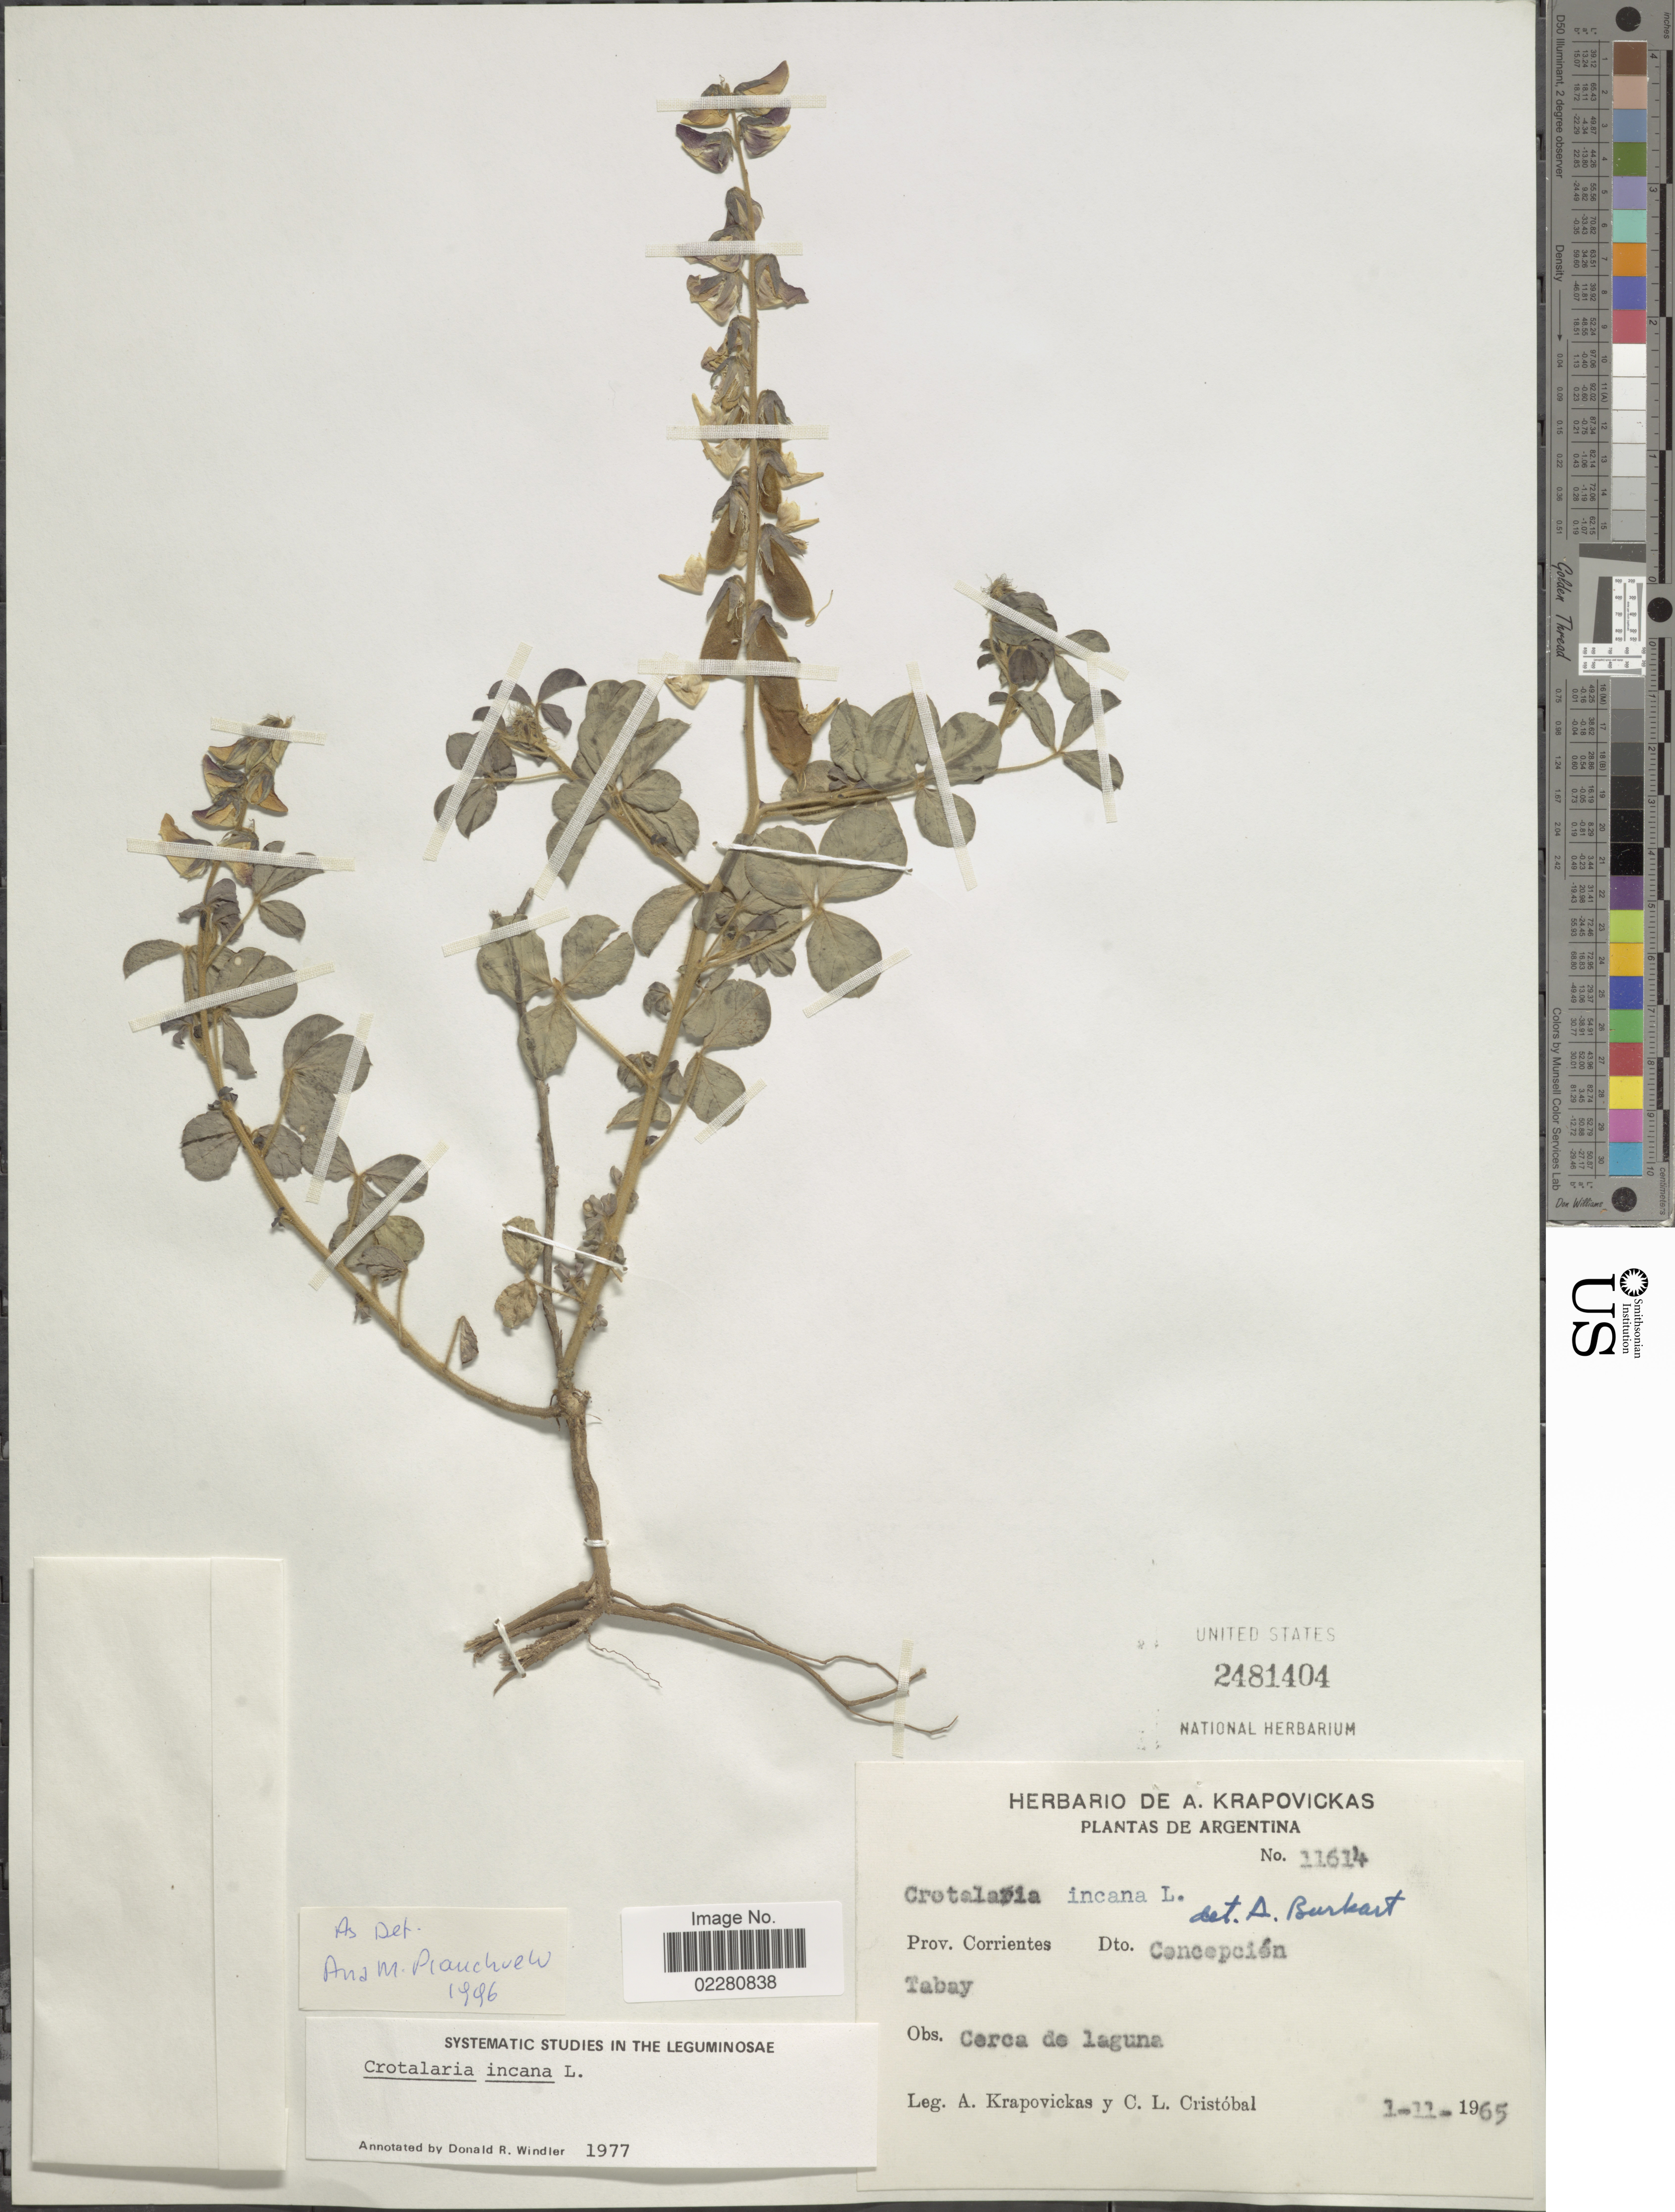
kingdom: Plantae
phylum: Tracheophyta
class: Magnoliopsida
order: Fabales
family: Fabaceae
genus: Crotalaria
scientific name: Crotalaria incana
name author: L.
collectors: A. Krapovickas & C. L. Cristóbal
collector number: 11614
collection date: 1965-11-01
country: Argentina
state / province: Corrientes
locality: Prov. Corrientes. Dto. Concepción. Tabay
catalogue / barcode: US 2481404